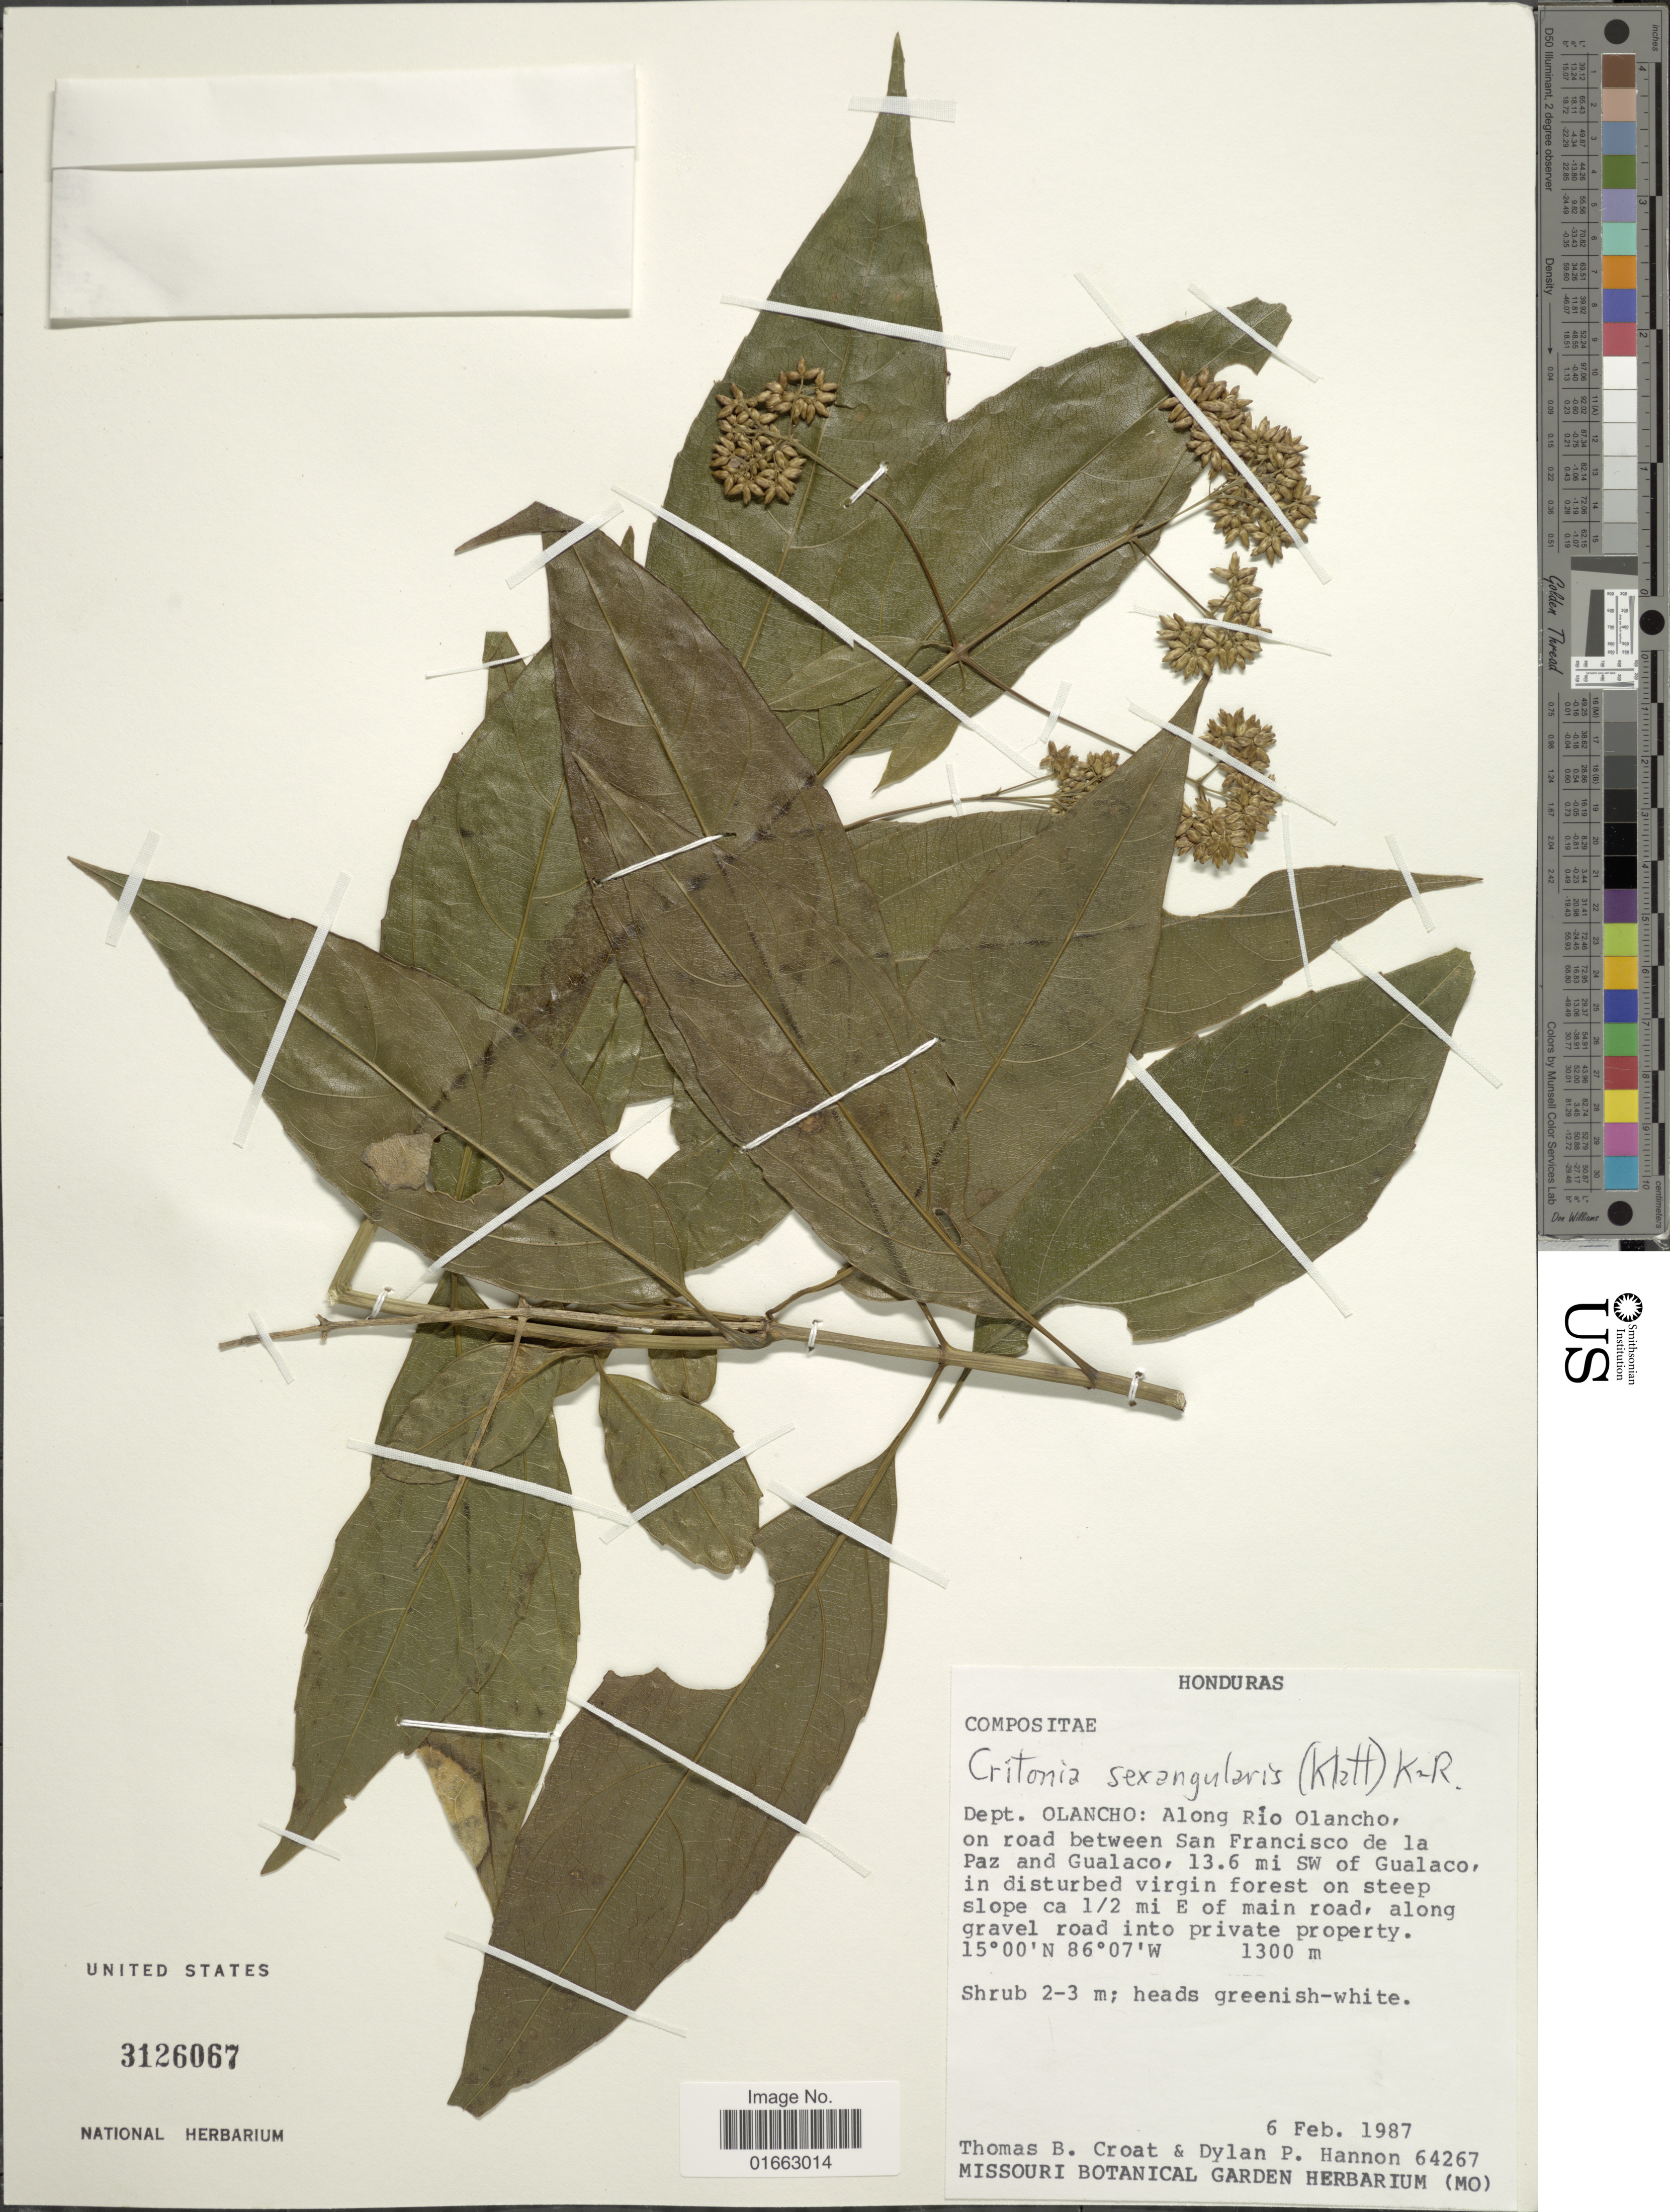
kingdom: Plantae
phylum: Tracheophyta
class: Magnoliopsida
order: Asterales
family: Asteraceae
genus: Critonia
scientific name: Critonia sexangularis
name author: (Klatt) R.M. King & H. Rob.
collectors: T. B. Croat & D. Hannon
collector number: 64267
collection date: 1987-02-06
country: Honduras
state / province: Olancho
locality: Along Río Olancho, on road between San Francisco de la Paz and Gualaco, 13.6 mi SW of Gualaco, in disturbed virgin forest on steep slope ca. 1/2 mi E of main road, along gravel road into private property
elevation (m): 1300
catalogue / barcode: US 3126067